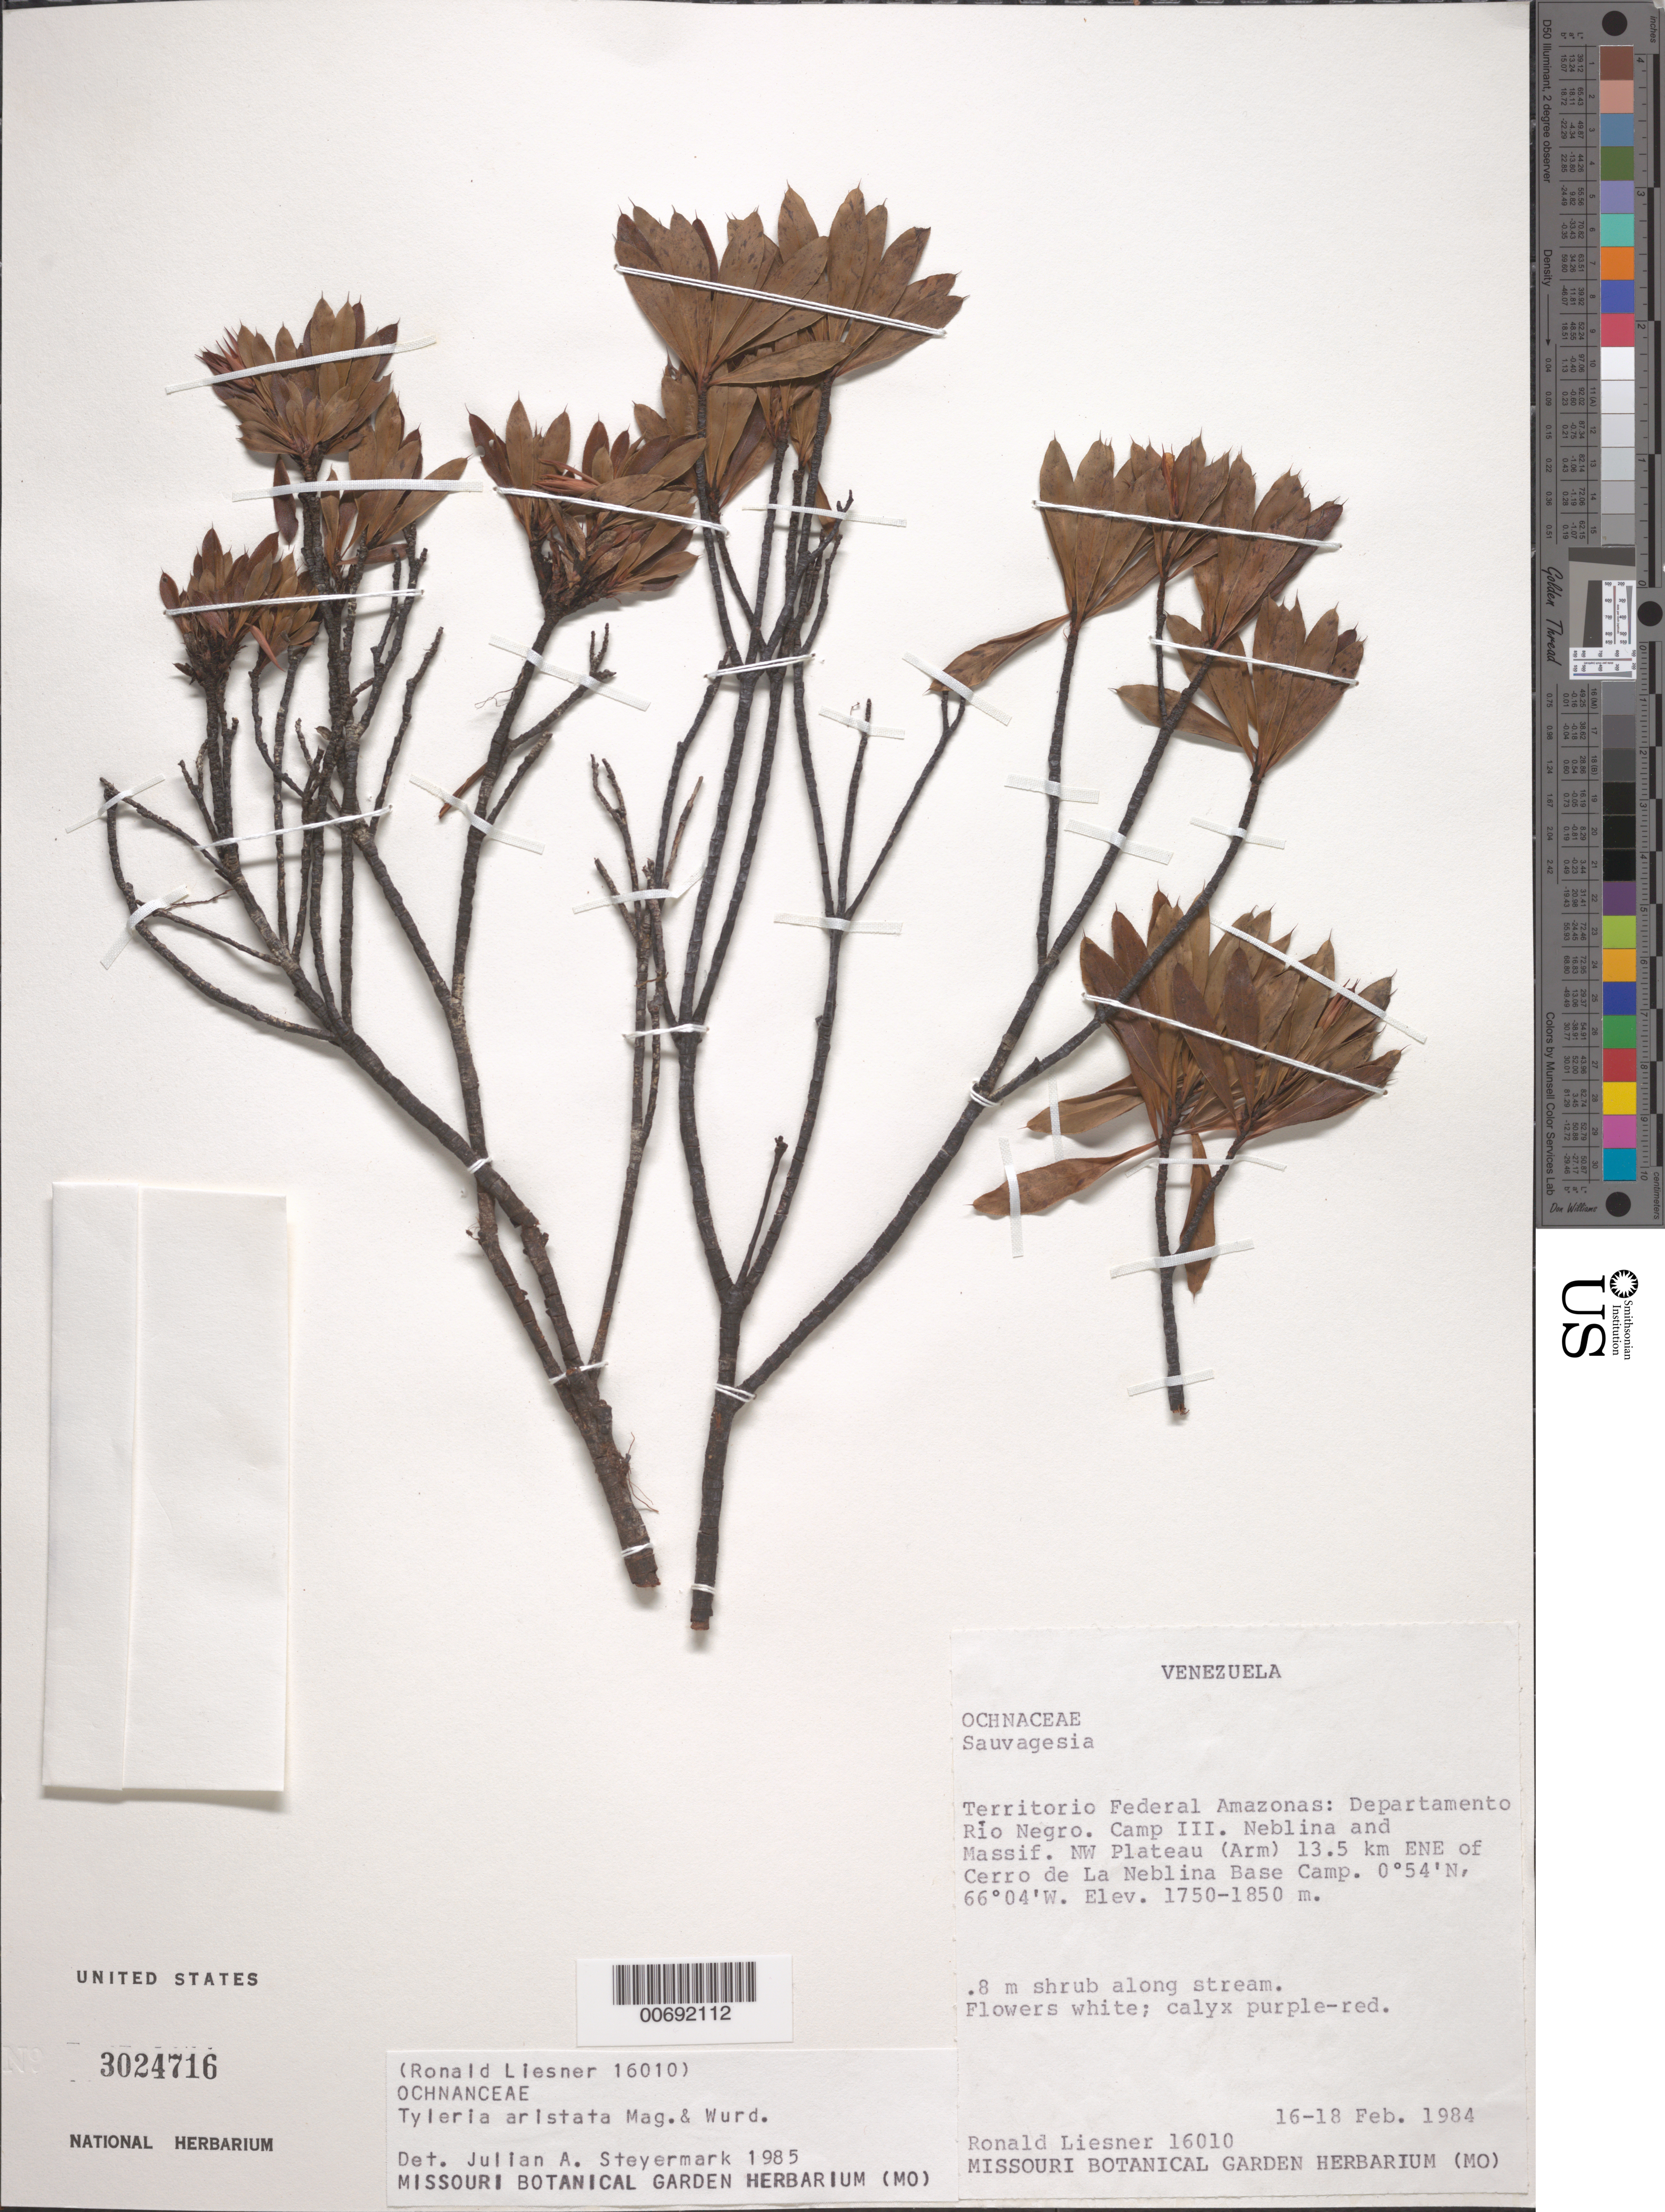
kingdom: Plantae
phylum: Tracheophyta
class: Magnoliopsida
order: Malpighiales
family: Ochnaceae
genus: Tyleria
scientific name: Tyleria aristata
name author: Maguire & Wurdack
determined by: Steyermark, Julian A., (VEN)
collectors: R. L. Liesner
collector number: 16010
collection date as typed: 16-Feb-84 to 18-Feb-84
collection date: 1984-02-16/1984-02-18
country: Venezuela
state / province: Amazonas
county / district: Río Negro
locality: Cerro de La Neblina Base Camp, Camp III, Neblina & Massif, NW Plateau, 13.5 km ENE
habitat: Along stream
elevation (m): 1750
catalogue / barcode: US 3024716